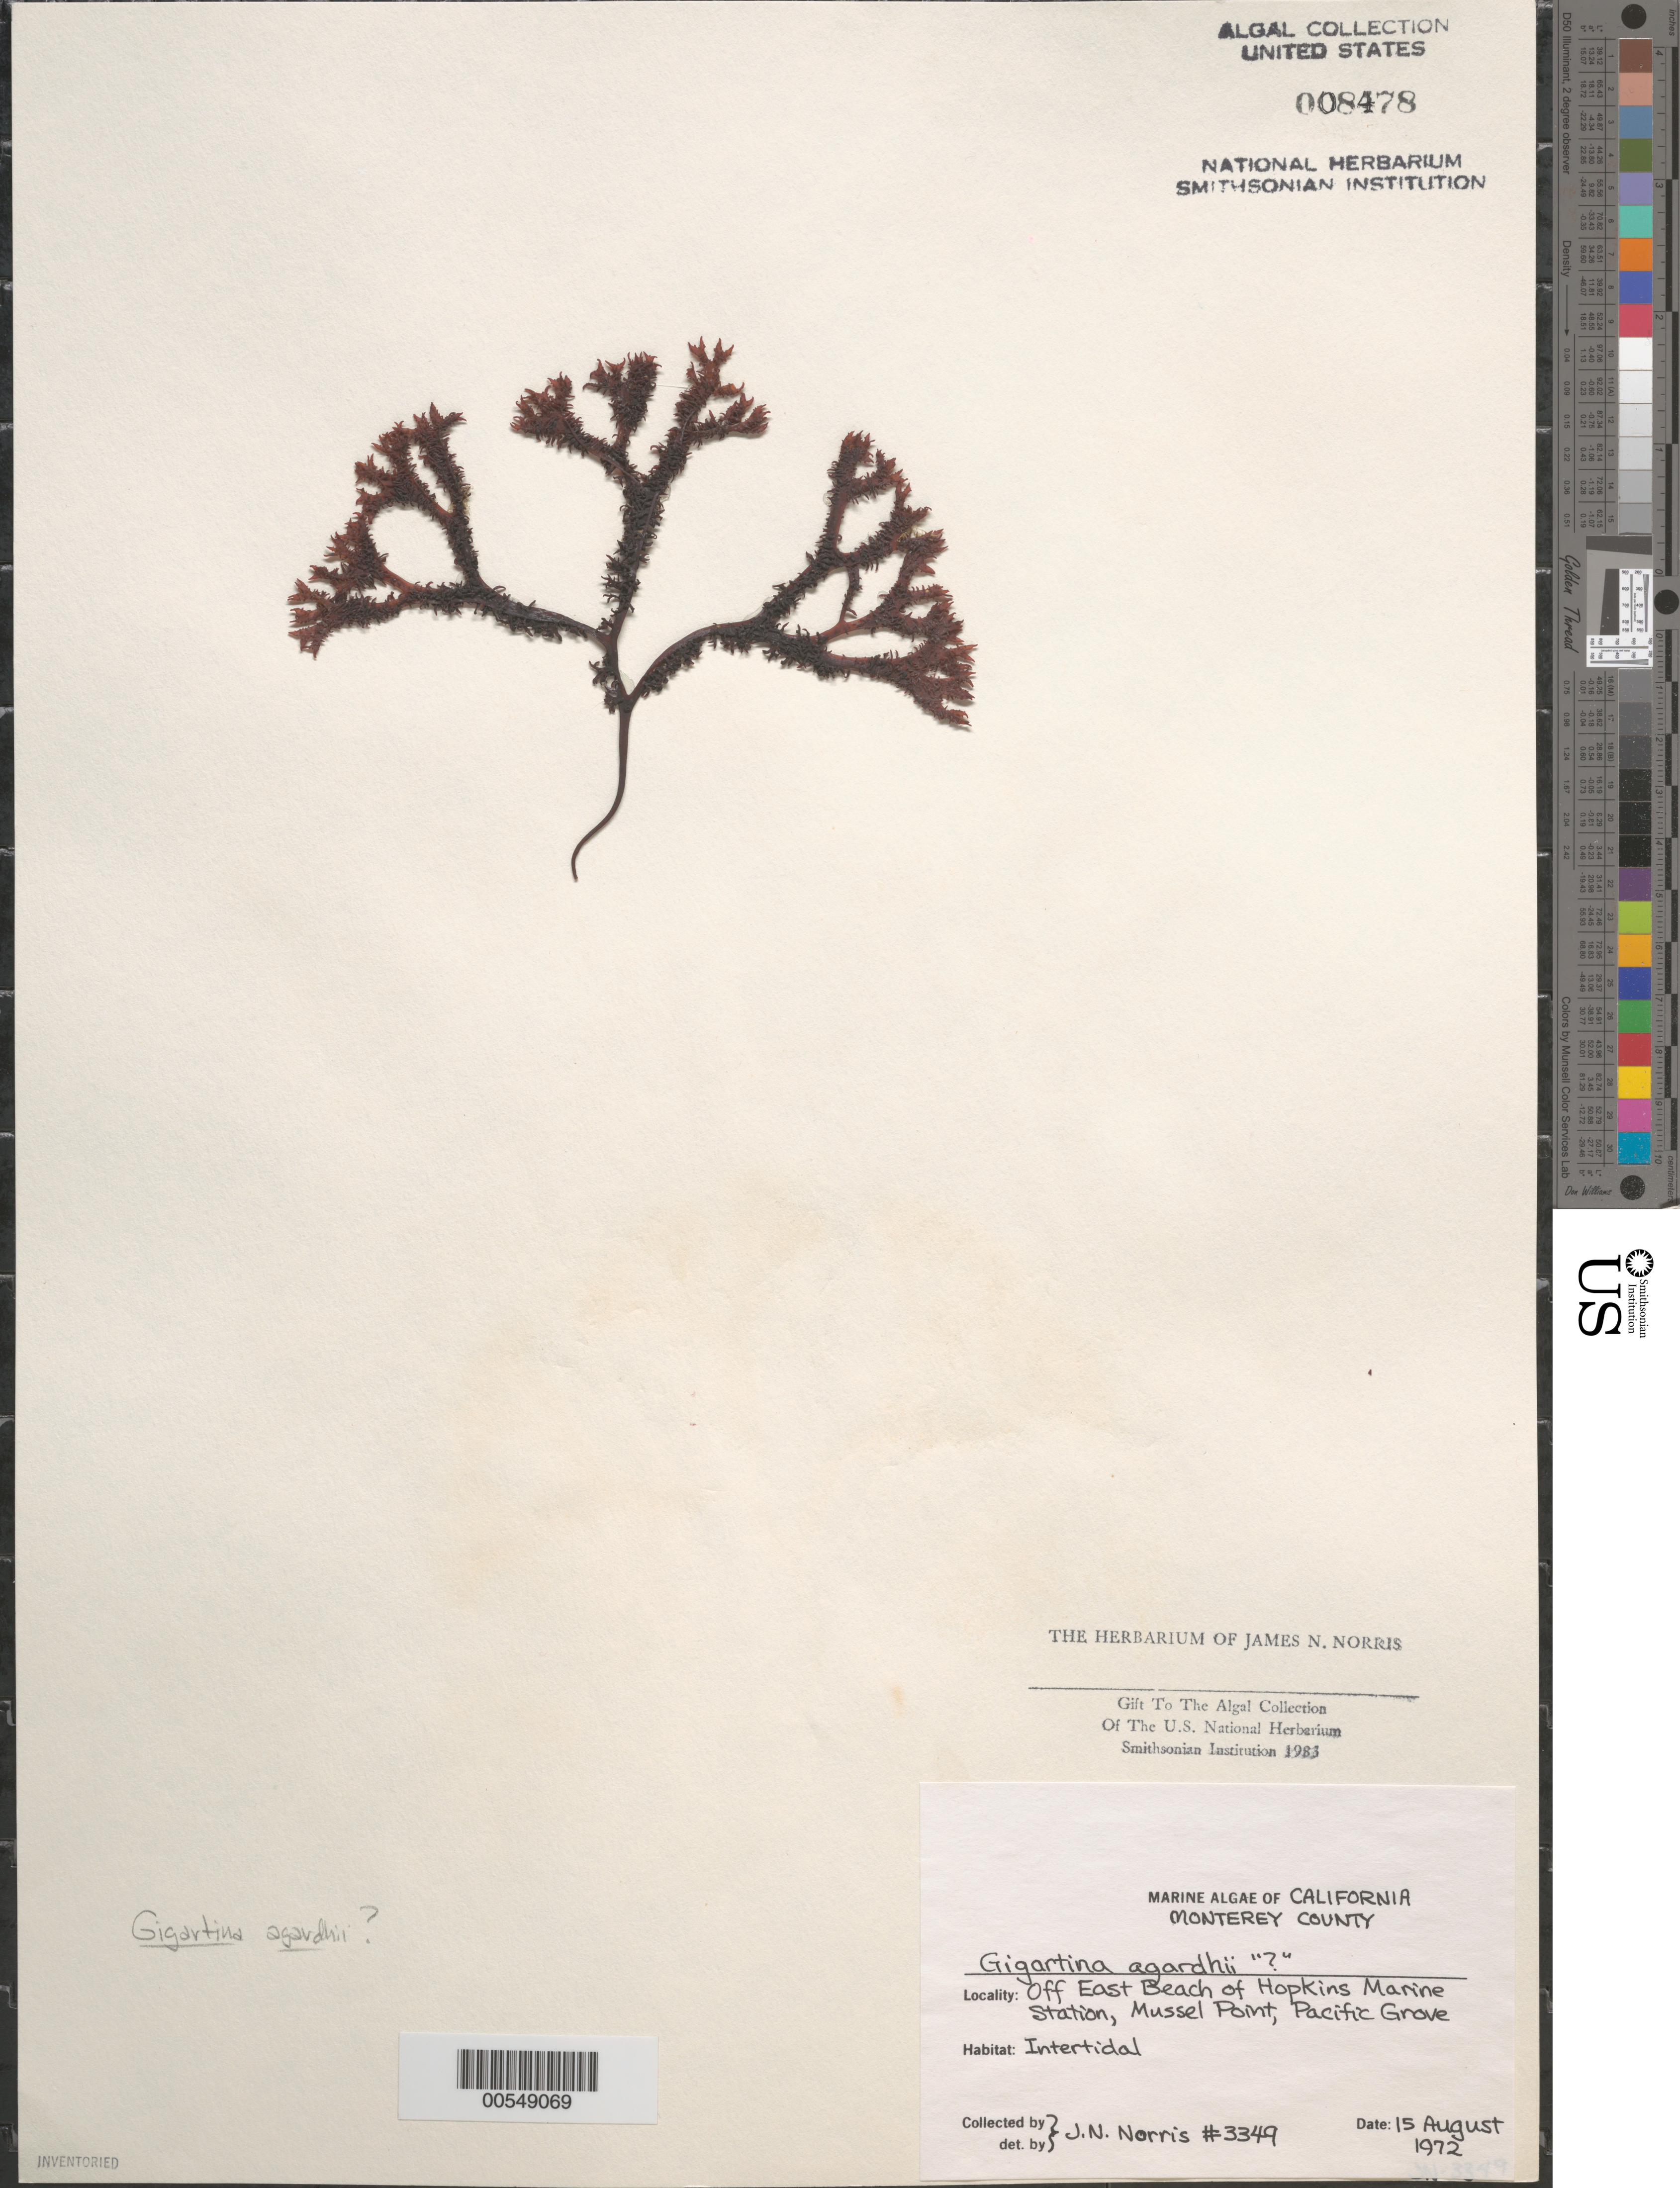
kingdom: Plantae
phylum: Rhodophyta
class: Florideophyceae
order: Gigartinales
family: Phyllophoraceae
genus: Mastocarpus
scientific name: Mastocarpus agardhii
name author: (Setchell & N.L. Gardner) S.C. Lindstrom et al.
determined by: Algae name updating Project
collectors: J. N. Norris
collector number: JN-3349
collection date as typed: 15 Aug 1972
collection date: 1972-08-15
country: United States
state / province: California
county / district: Monterey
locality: Pacific Grove, off East Beach of Hopkins Marine Station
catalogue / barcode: US 8478